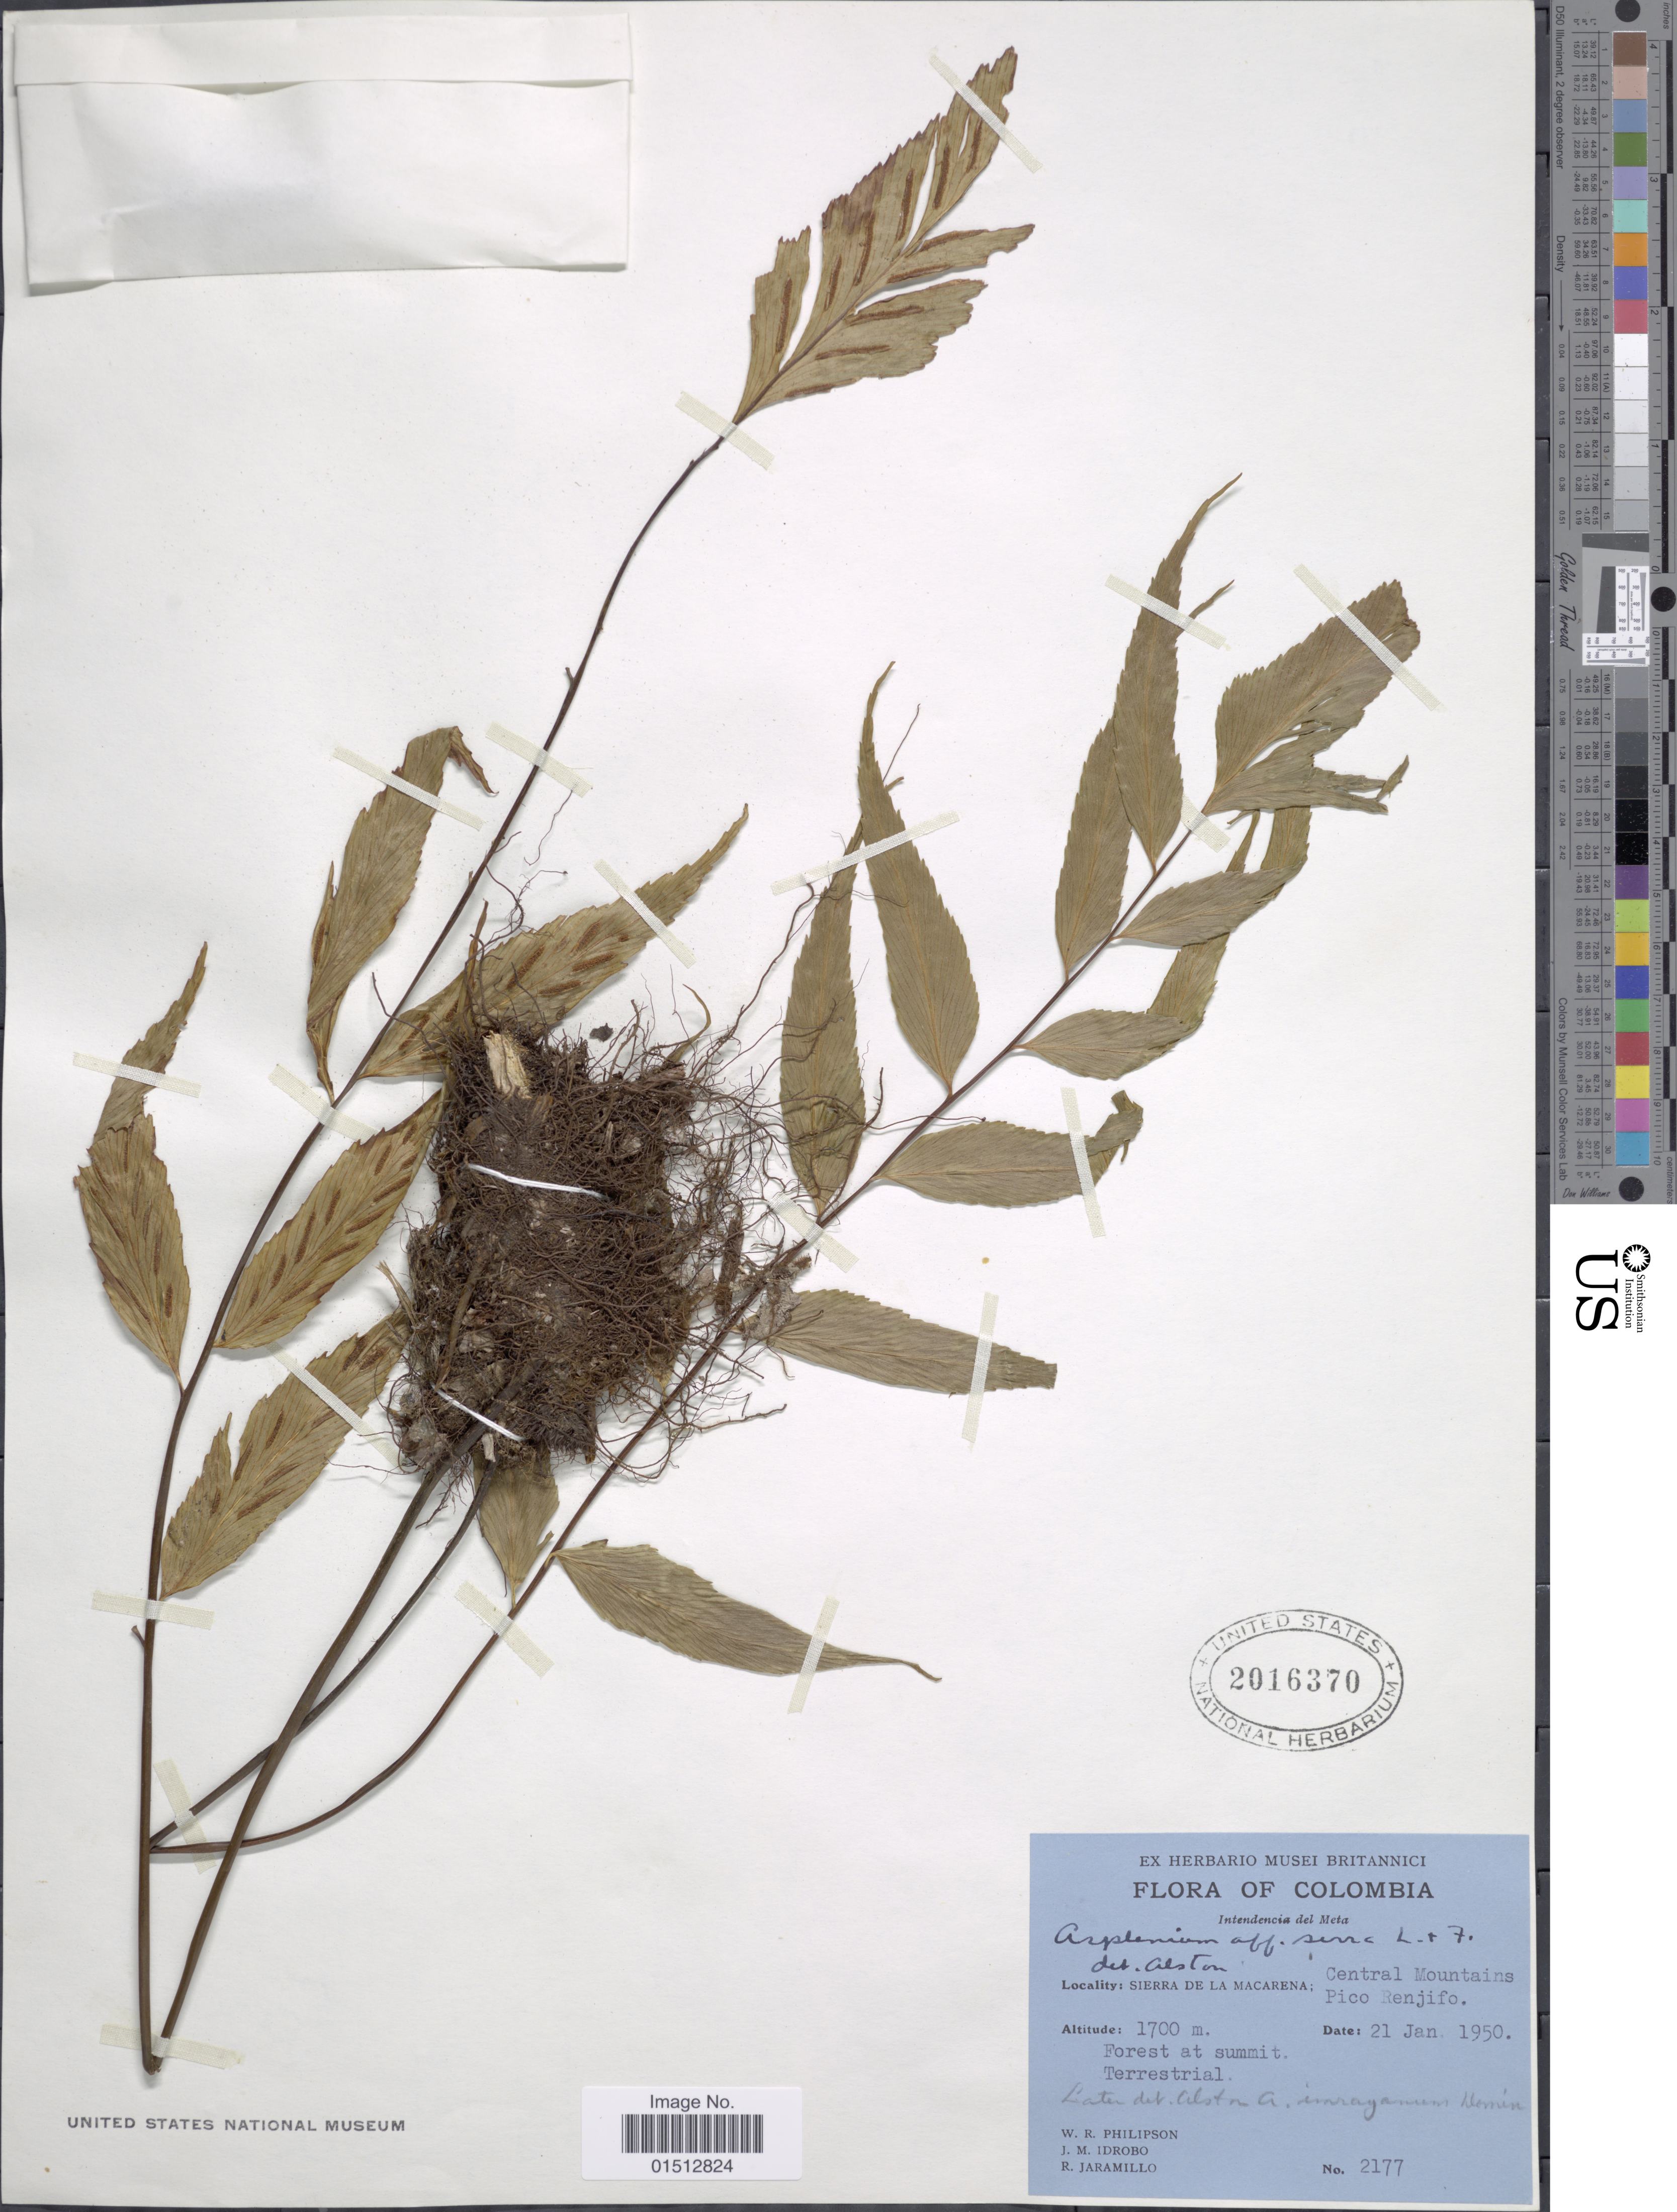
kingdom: Plantae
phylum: Tracheophyta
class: Polypodiopsida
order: Polypodiales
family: Aspleniaceae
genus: Asplenium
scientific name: Asplenium serra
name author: Langsd. & Fisch.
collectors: W. R. Philipson, J. M. Idrobo & R. Jaramillo M.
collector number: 2177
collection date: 1950-01-21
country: Colombia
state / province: Meta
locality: Colombia, Intendencia del Meta, Sierra de la Macarena; Central Mountains, Pico Renjifo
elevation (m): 1700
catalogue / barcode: US 2016370